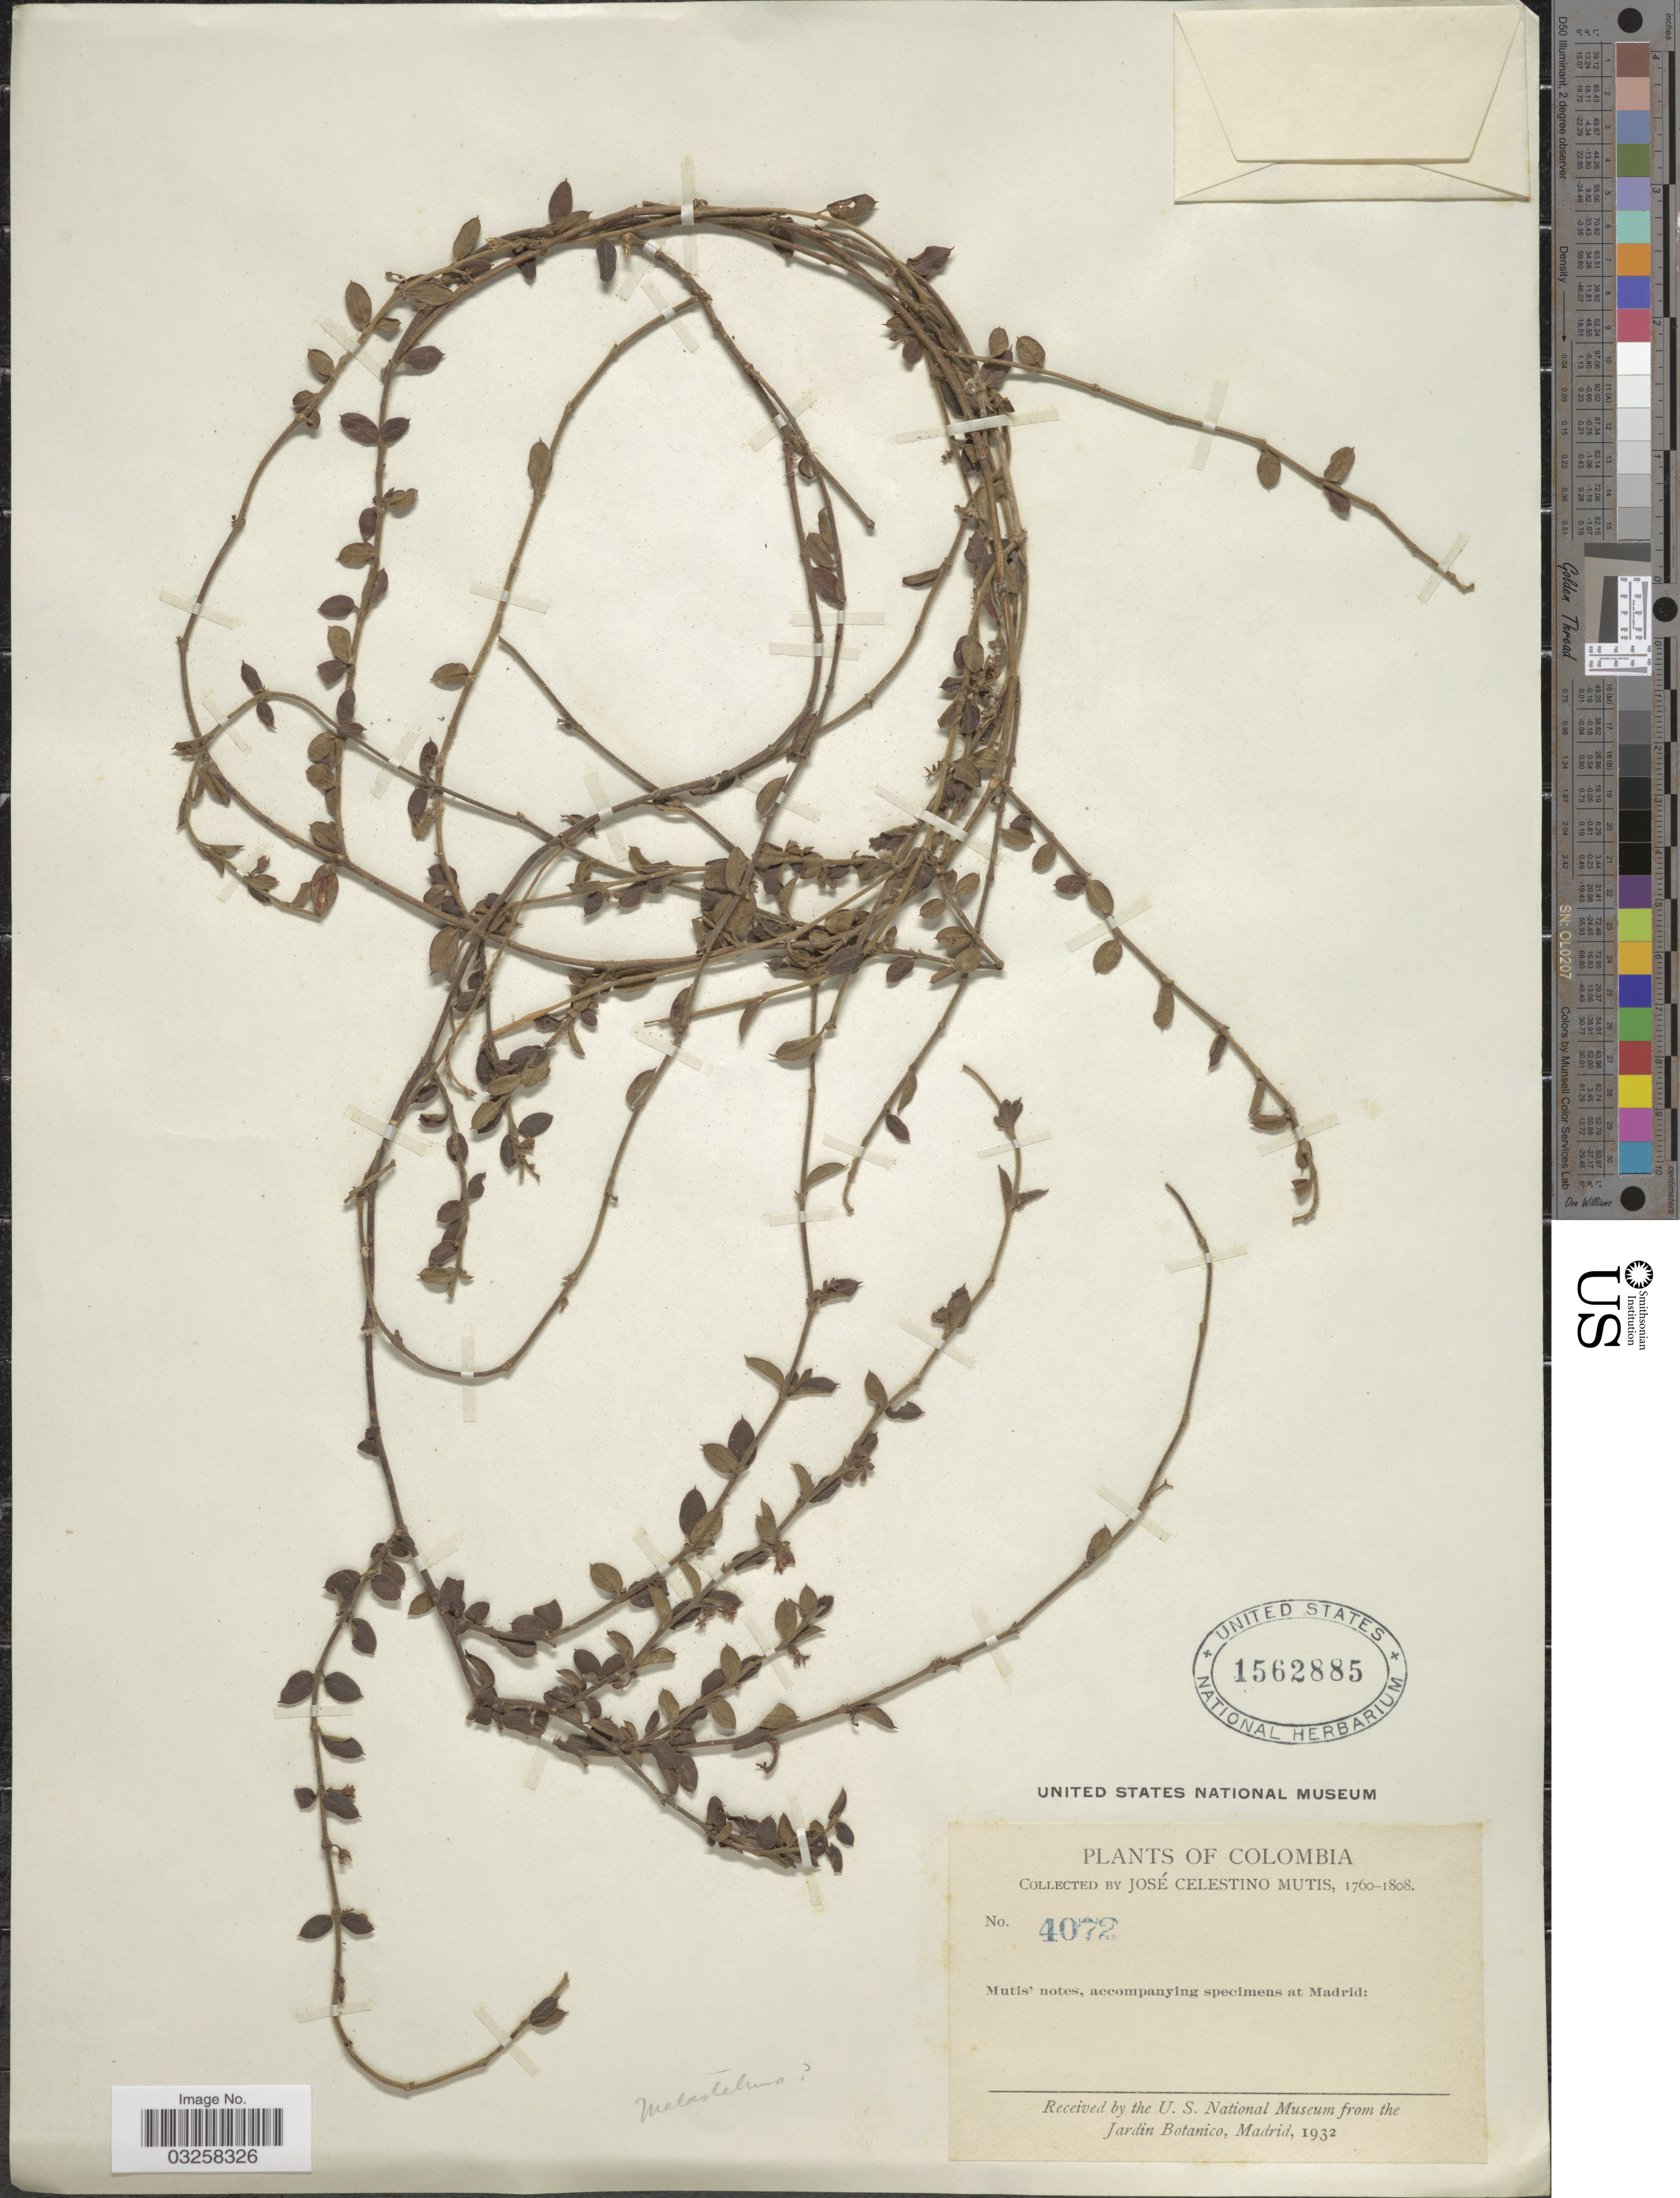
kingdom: Plantae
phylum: Tracheophyta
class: Magnoliopsida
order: Gentianales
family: Apocynaceae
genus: Scyphostelma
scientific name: Scyphostelma sp.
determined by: Liede-Schumann, Sigrid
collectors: J. C. B. Mutis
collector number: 4072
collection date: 1760/1808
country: Colombia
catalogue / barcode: US 1562885